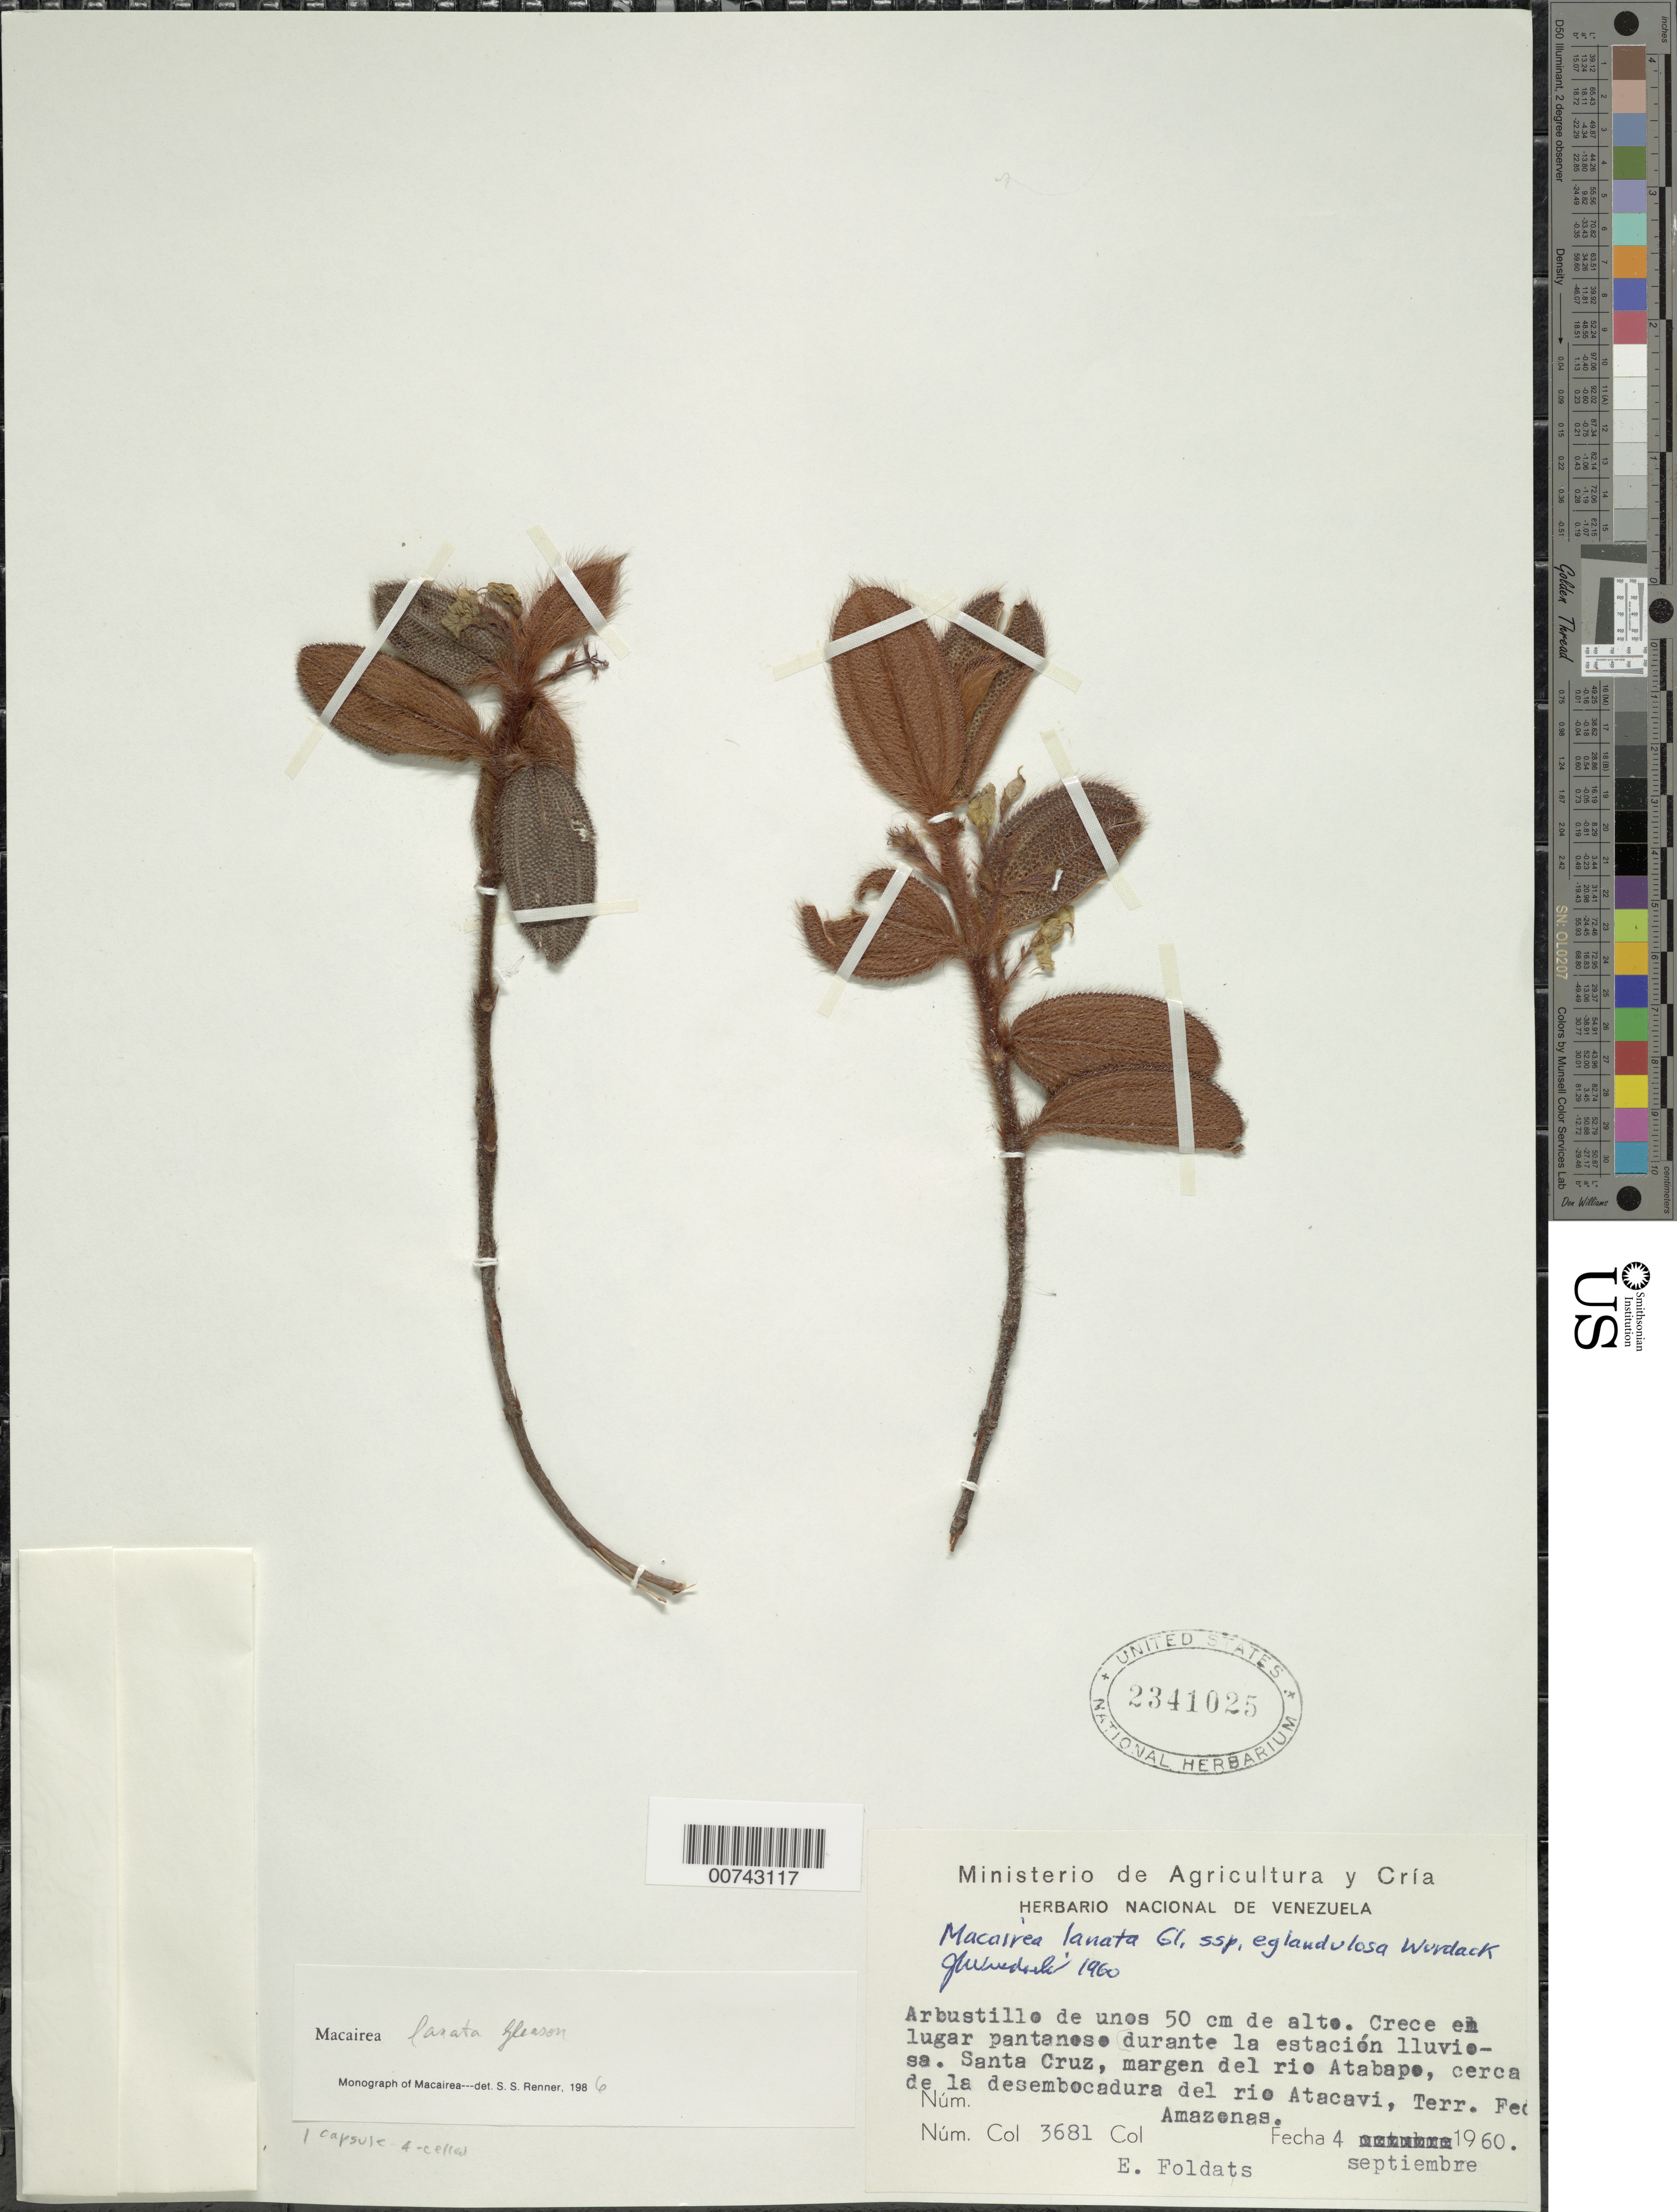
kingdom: Plantae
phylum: Tracheophyta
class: Magnoliopsida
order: Myrtales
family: Melastomataceae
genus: Macairea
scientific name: Macairea lanata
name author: Gleason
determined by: Wurdack, John J., (US), US (UNITED STATES)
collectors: E. Foldats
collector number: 3681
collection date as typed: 4-Sep-60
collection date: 1960-09-04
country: Venezuela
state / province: Amazonas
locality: Santa Cruz, Río Atabapo, near Río Atacavi, durante la estacion lluviesa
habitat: Crece en lugar pantanos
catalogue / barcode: US 2341025